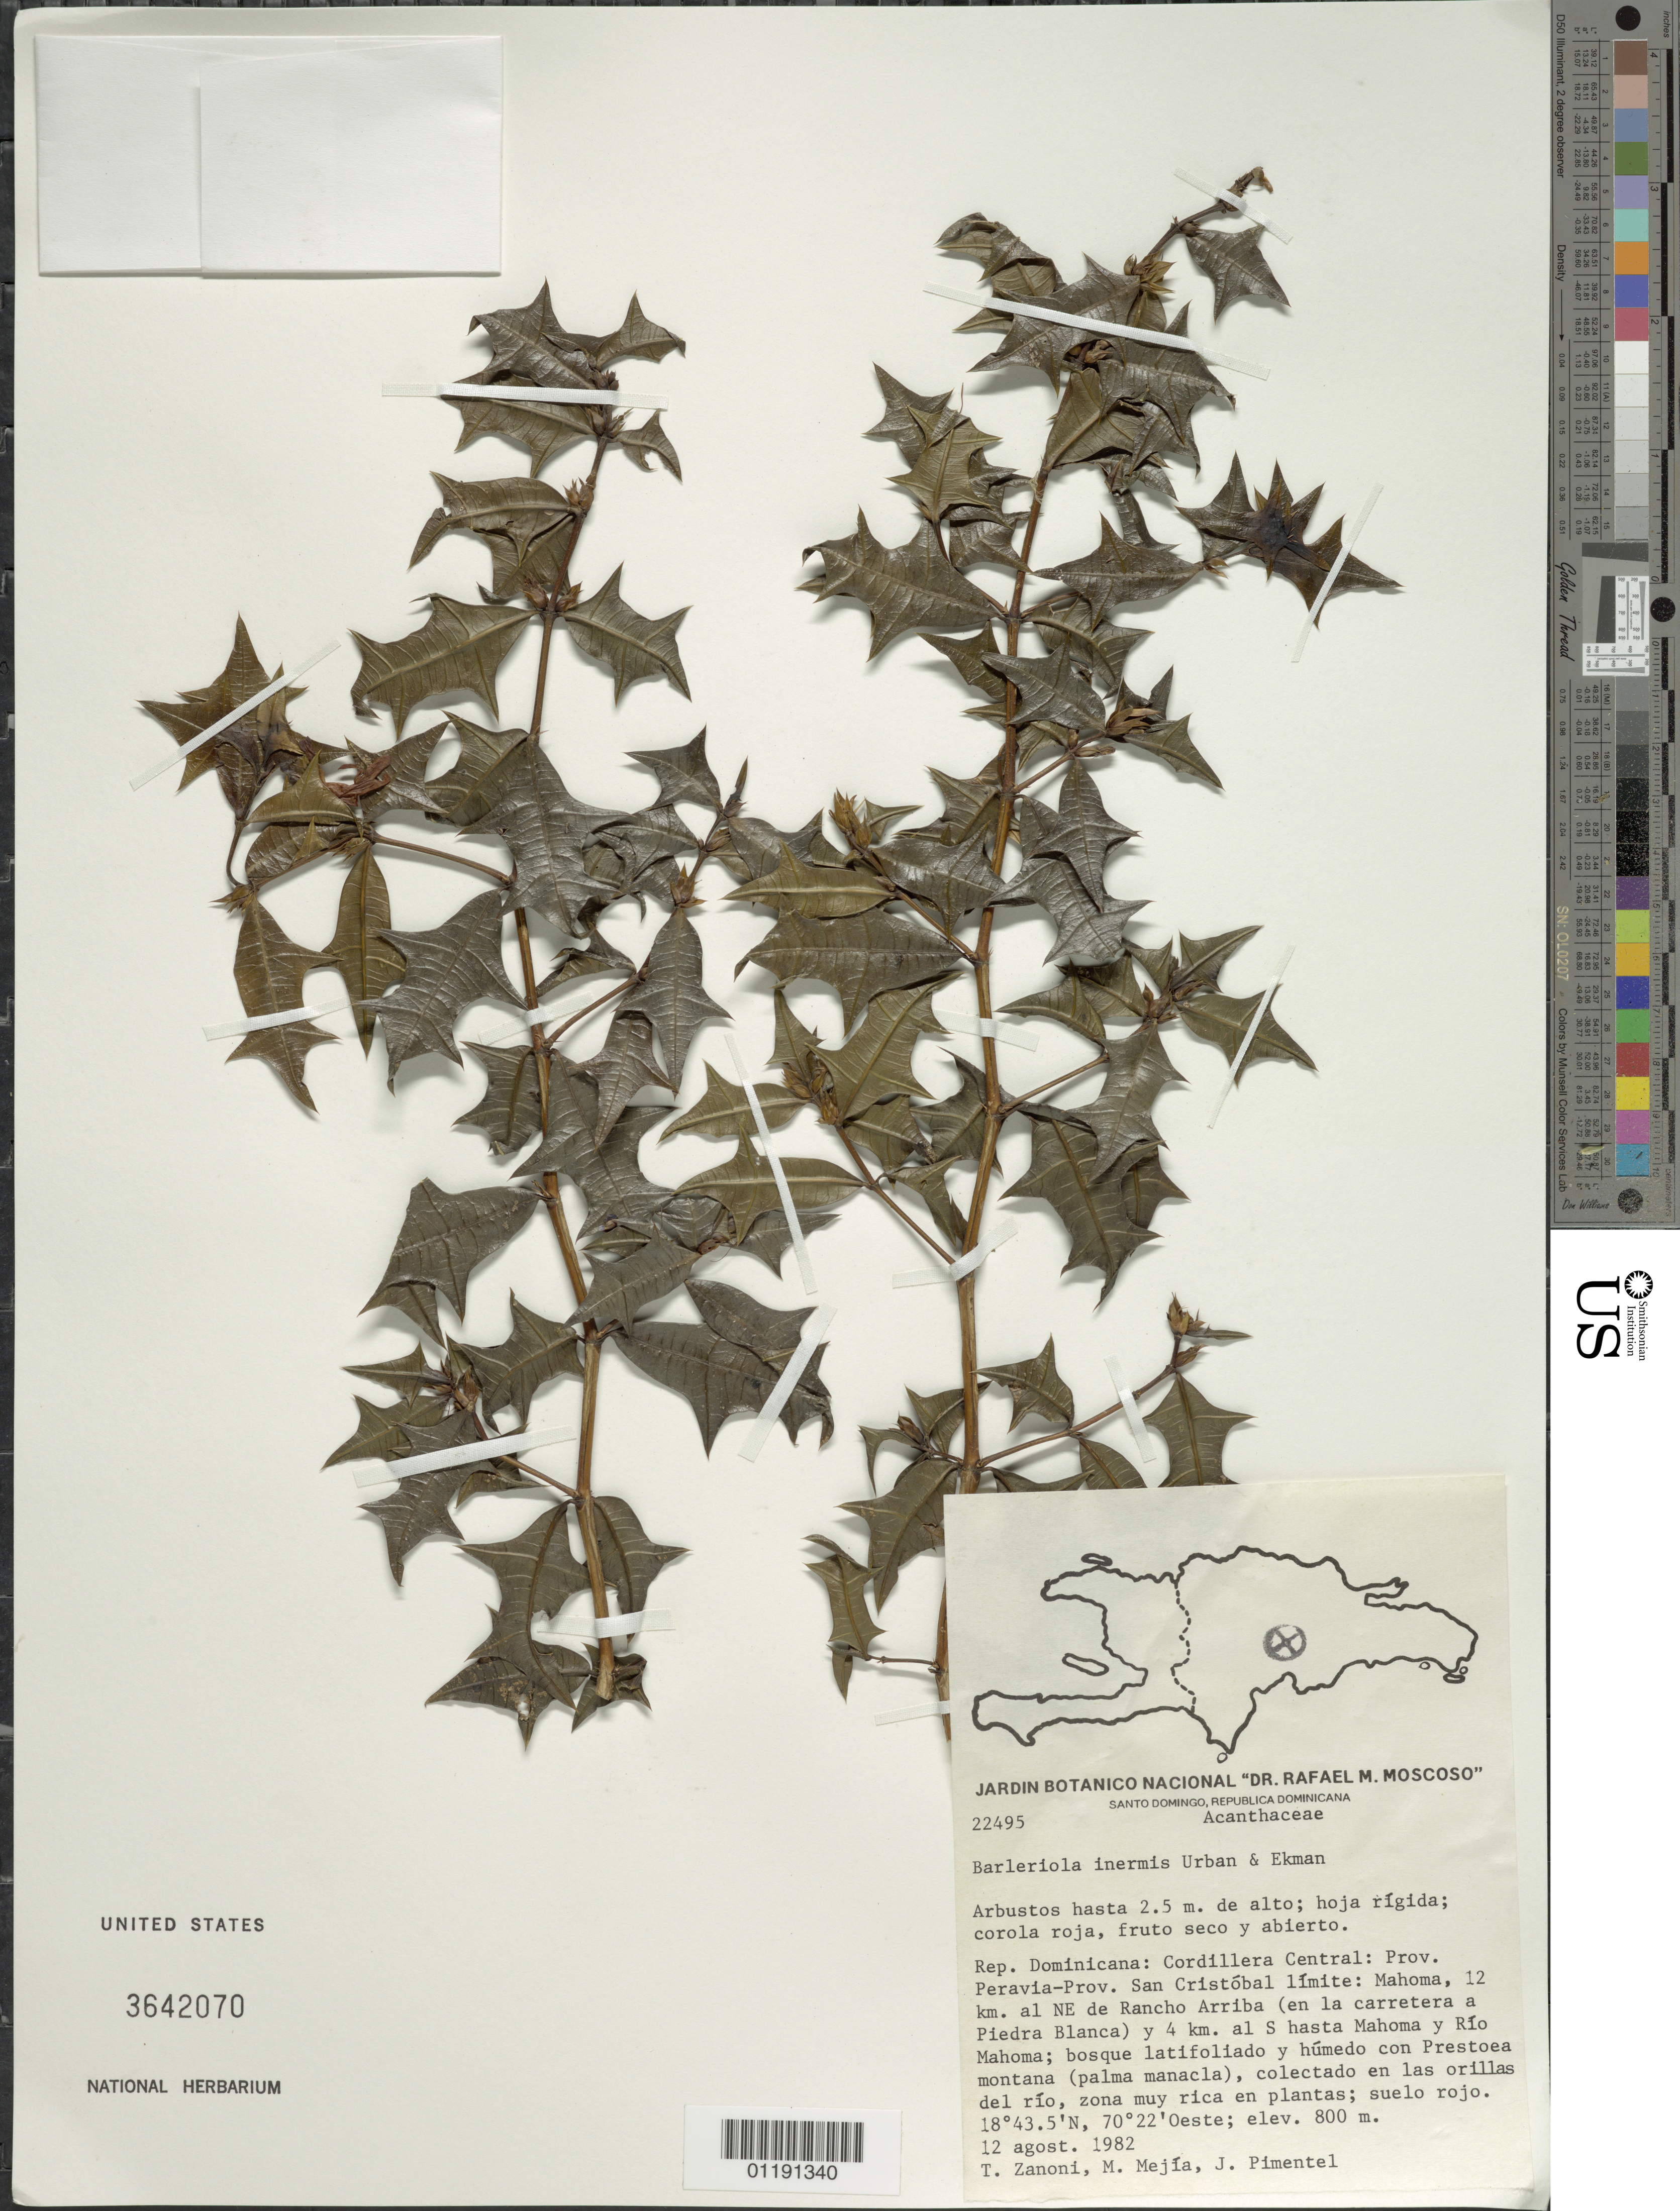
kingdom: Plantae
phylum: Tracheophyta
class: Magnoliopsida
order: Lamiales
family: Acanthaceae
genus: Barleriola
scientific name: Barleriola inermis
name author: Urb. & Ekman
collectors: T. A. Zanoni, M. Mejia & J. Pimentel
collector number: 22495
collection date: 1982-08-12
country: Dominican Republic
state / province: Peravia / San Cristóbal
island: Hispaniola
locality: Cordillera Central: Mahoma, 12 km. NE from Rancho Arriba (on the road to Piedra Blanca) and 4 km. S to Mahoma and Río Mahoma.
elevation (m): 800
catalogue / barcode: US 3642070